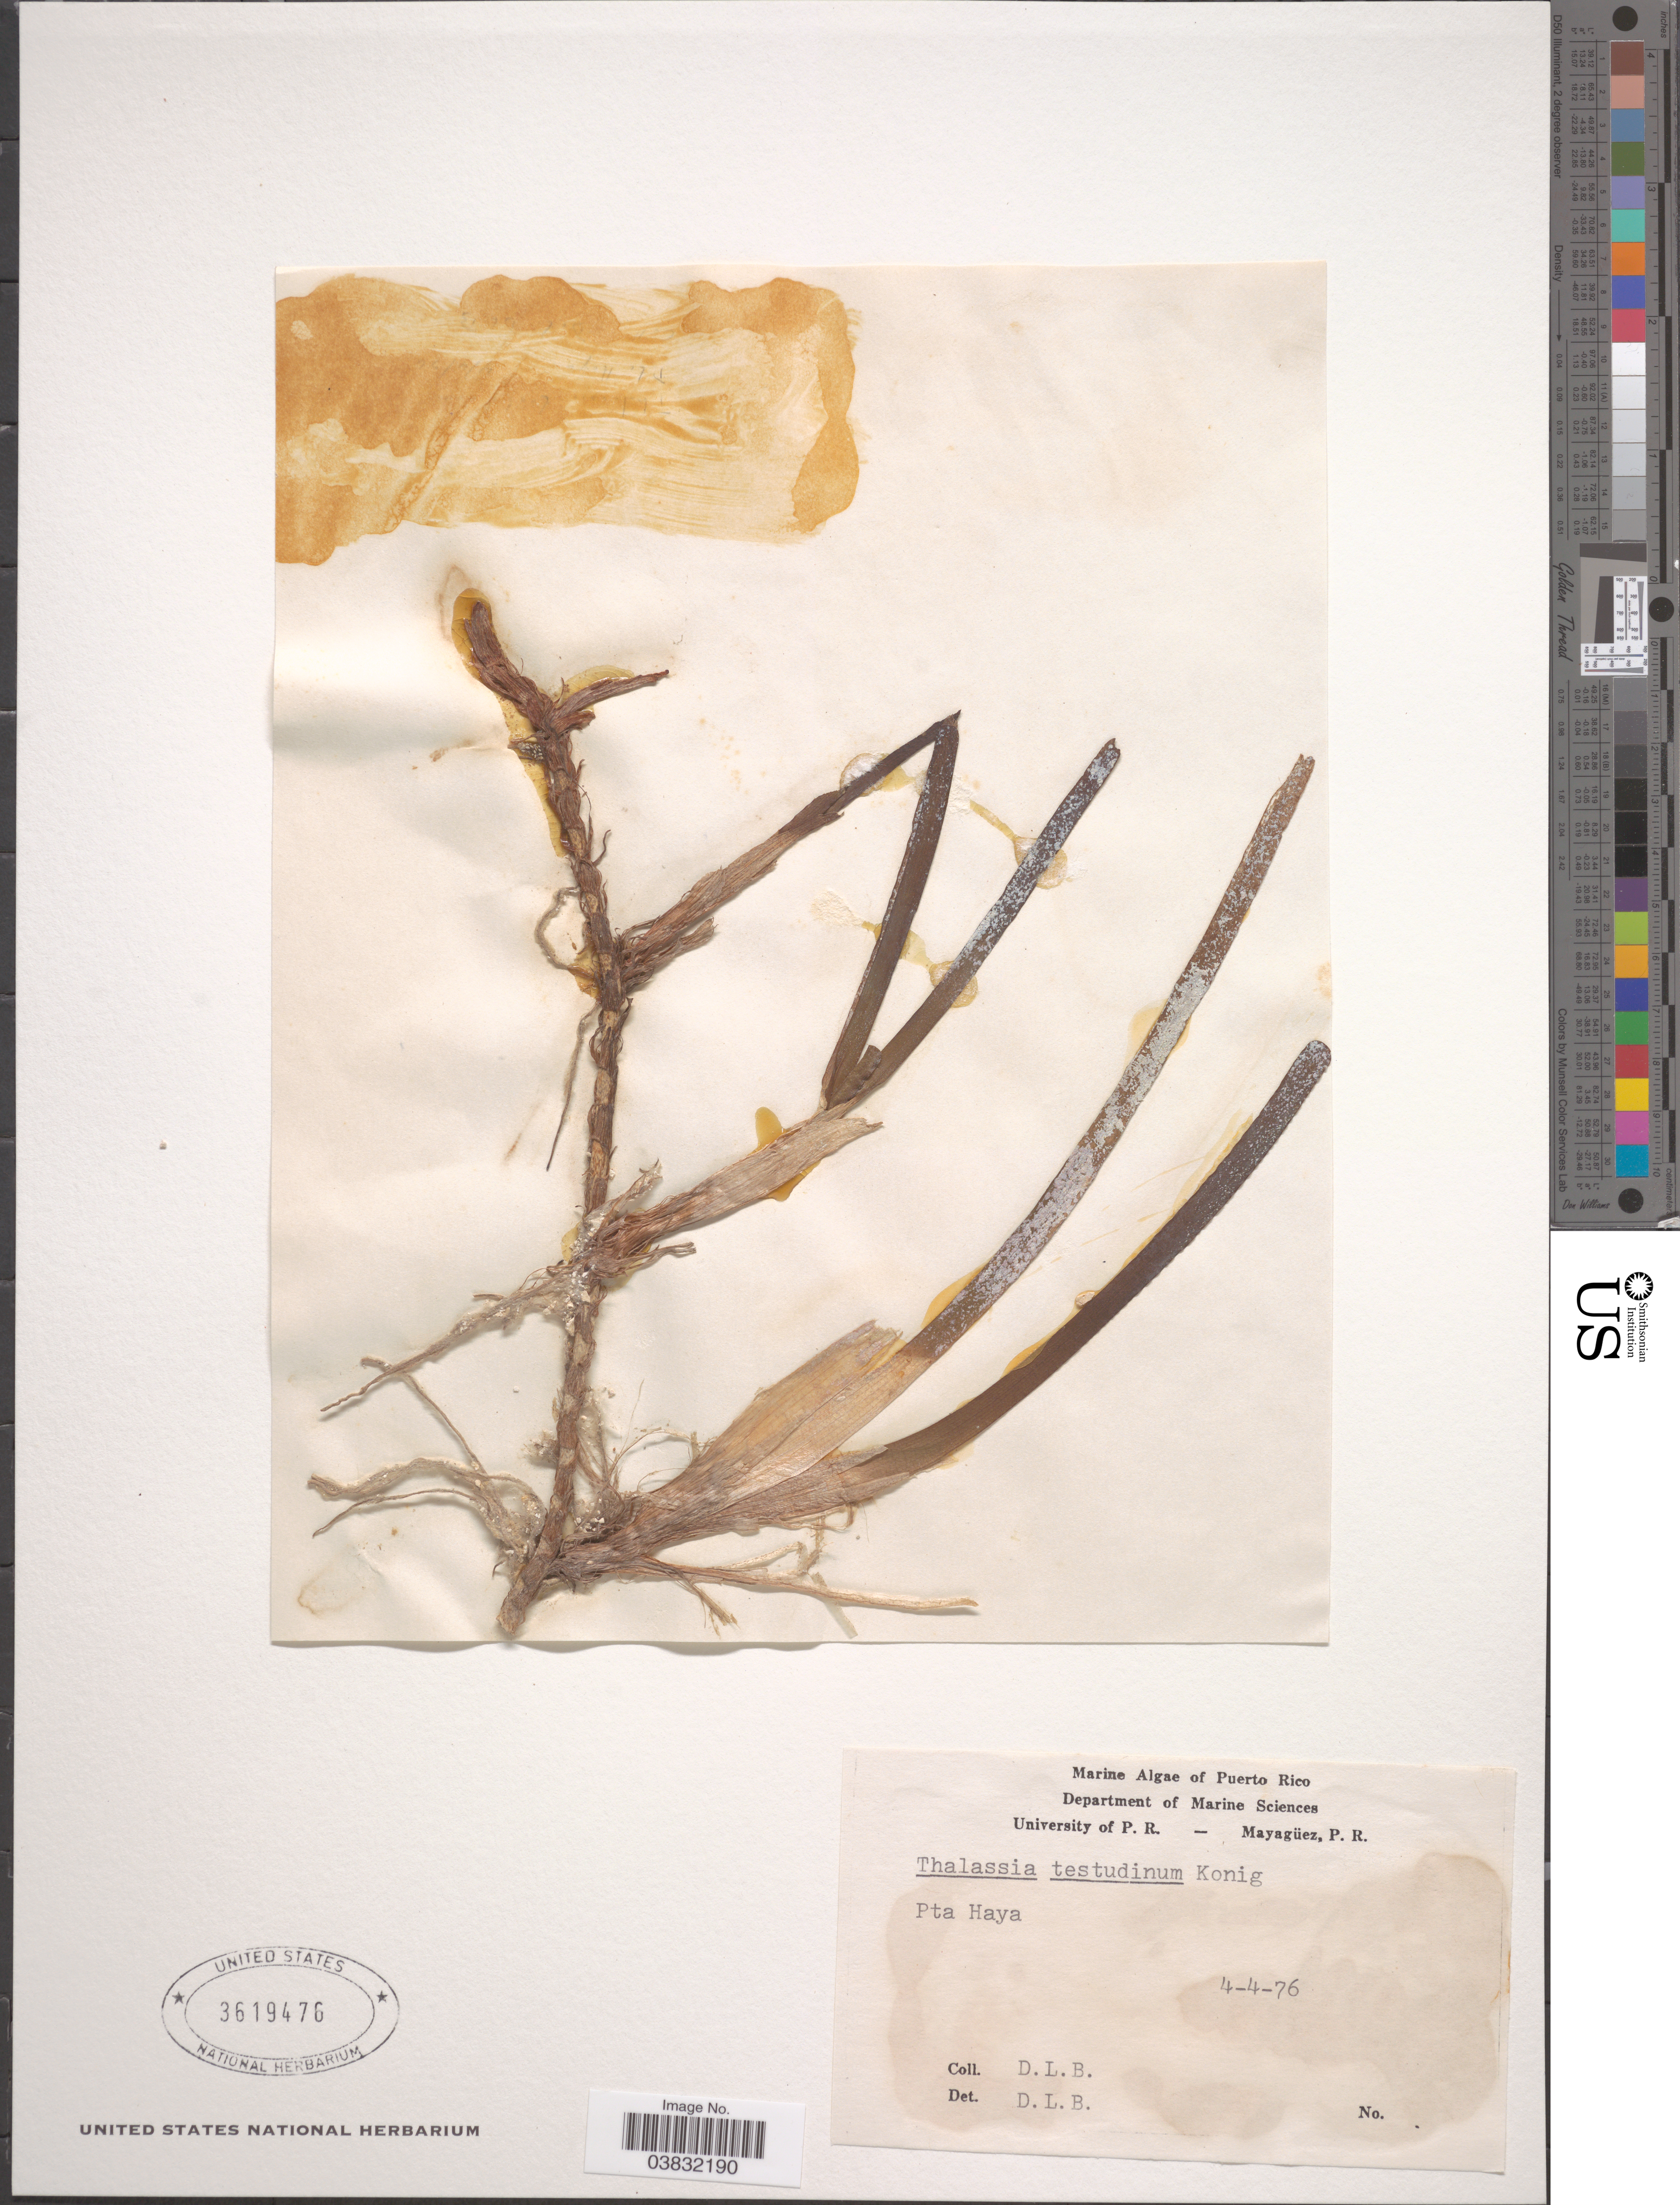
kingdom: Plantae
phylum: Tracheophyta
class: Liliopsida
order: Alismatales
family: Hydrocharitaceae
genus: Thalassia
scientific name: Thalassia testudinum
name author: Banks & Sol. ex K.D. Koenig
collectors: D. L. B.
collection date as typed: Transcribed d/m/y: 4/4/76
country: Puerto Rico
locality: Pta Haya.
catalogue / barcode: US 3619476